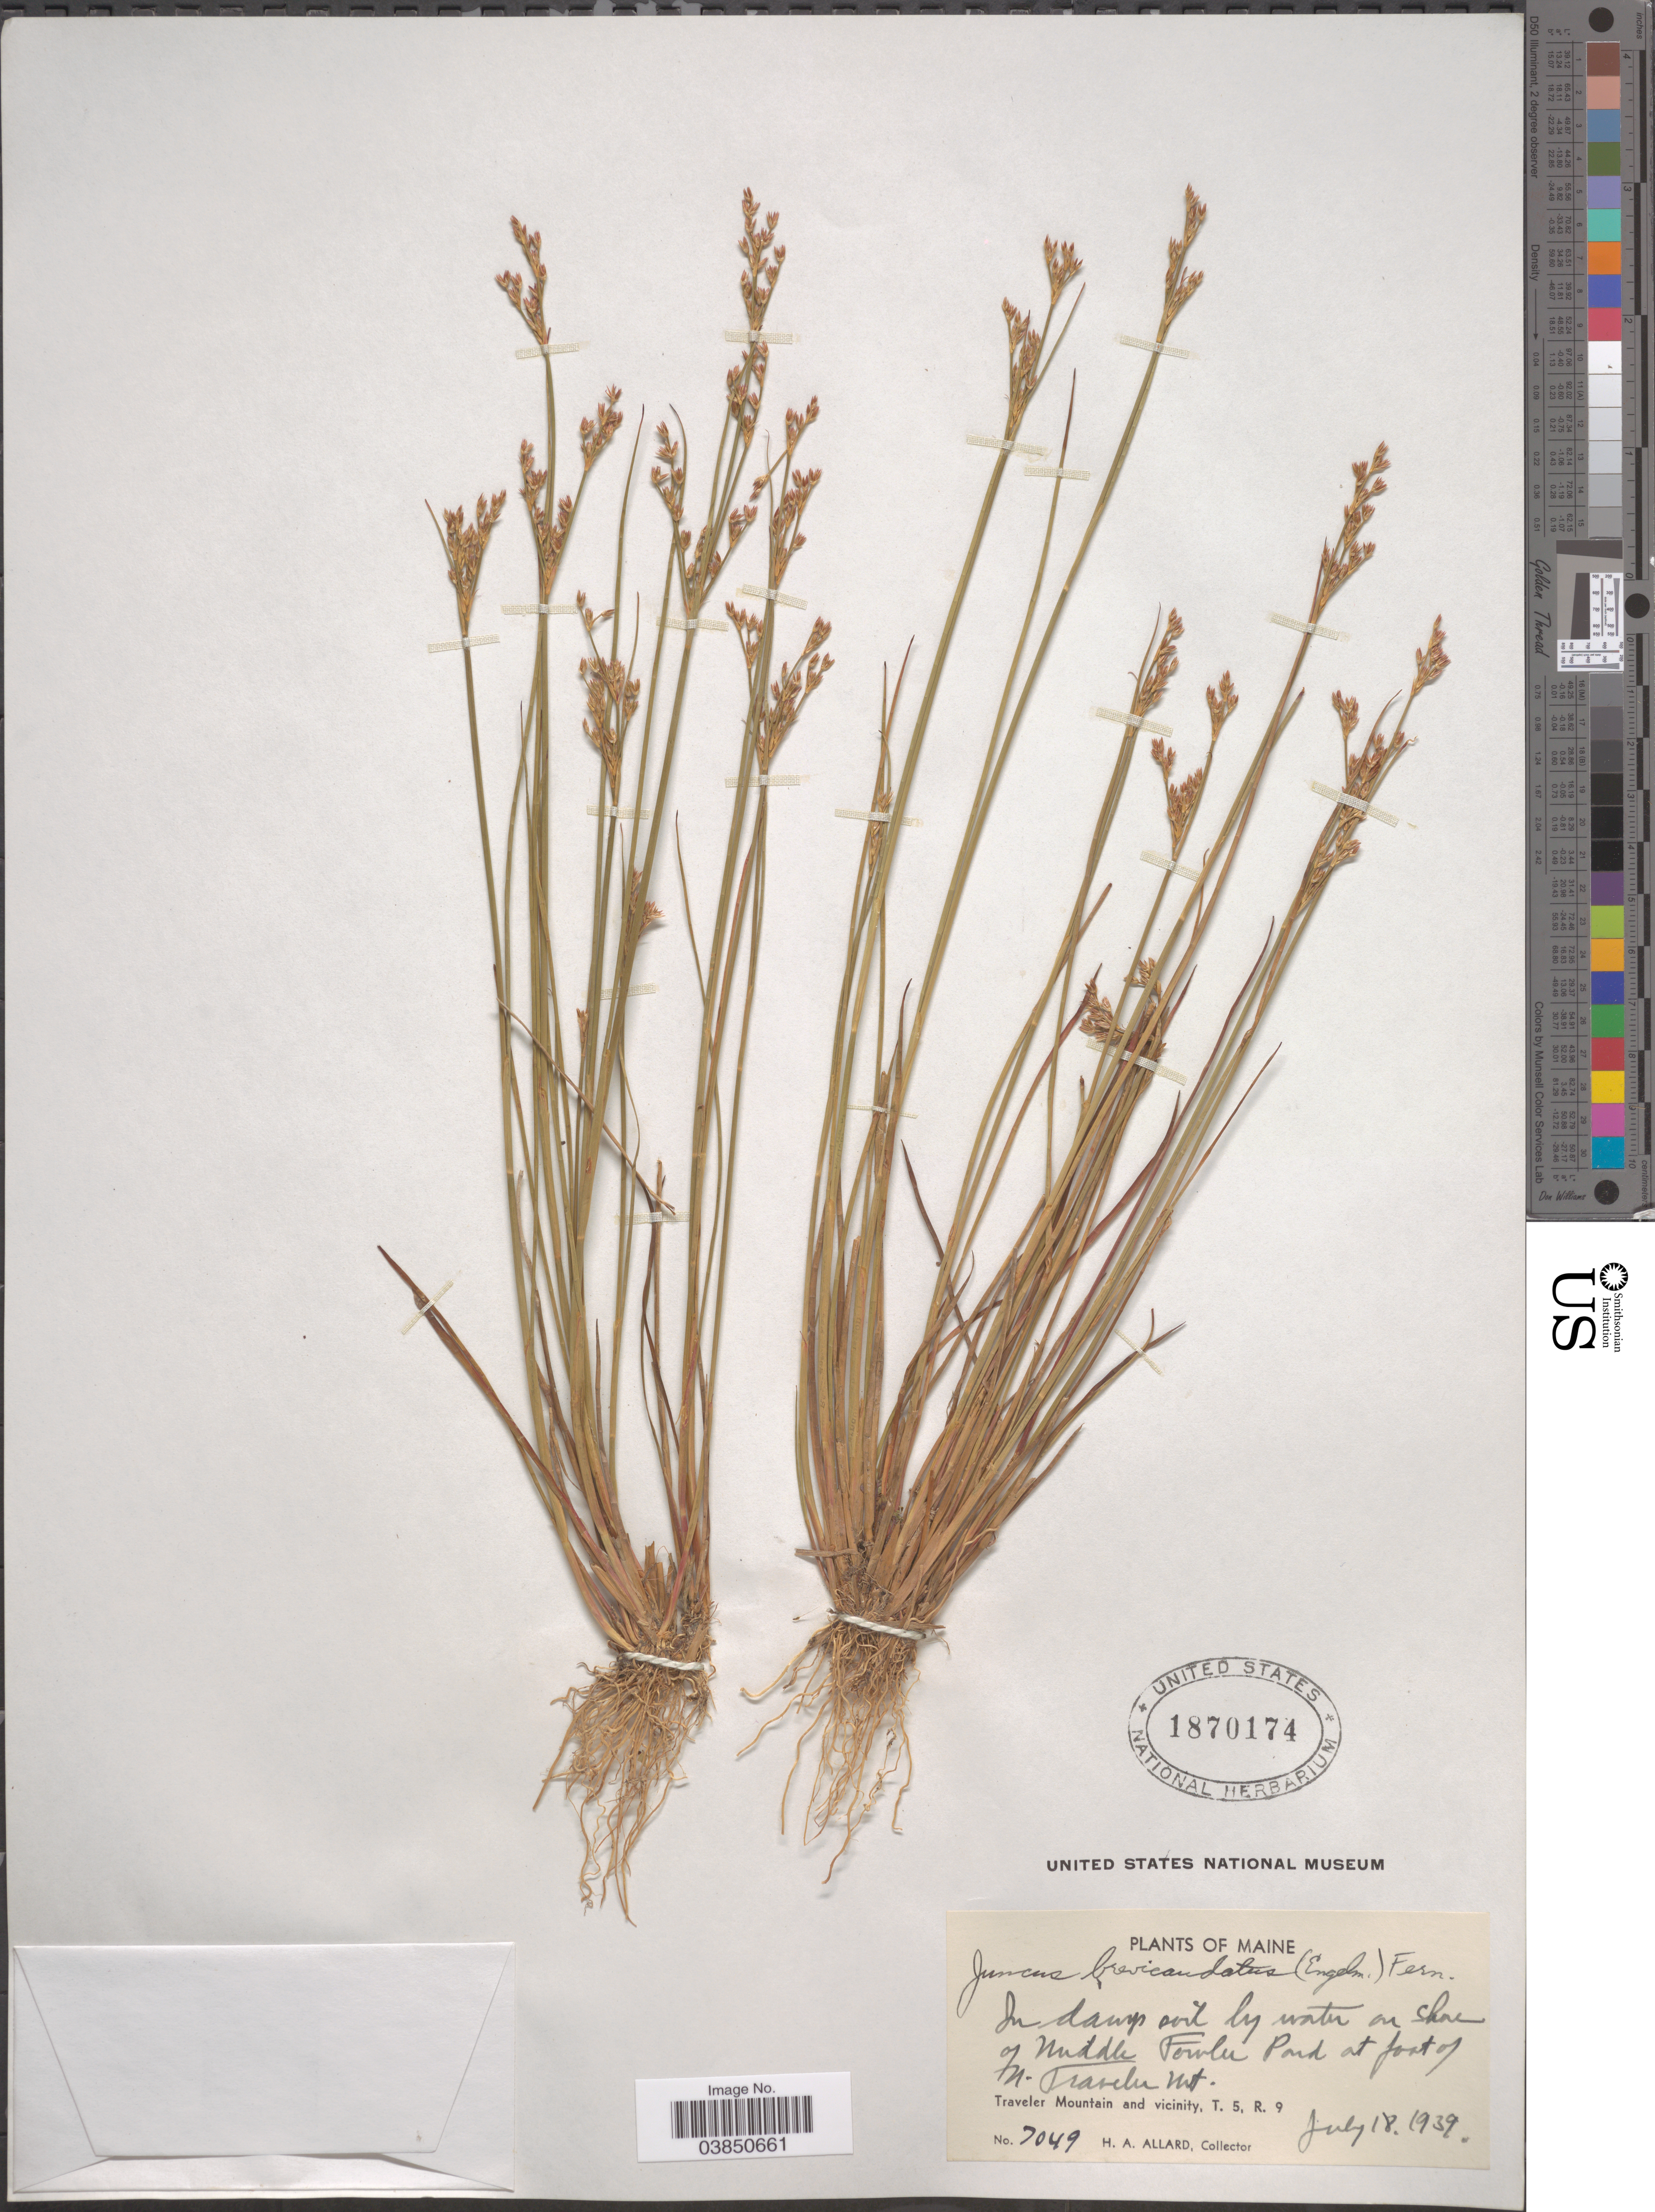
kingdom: Plantae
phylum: Tracheophyta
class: Liliopsida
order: Poales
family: Juncaceae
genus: Juncus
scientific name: Juncus brevicaudatus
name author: (Engelm.) Fernald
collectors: H. A. Allard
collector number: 7049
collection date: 1939-07-18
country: United States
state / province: Maine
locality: On shore of Middle Fowler Pond at foot of N. Traveler Mt. Traveler Mountain and vicinity, T. 5, R. 9.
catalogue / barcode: US 1870174